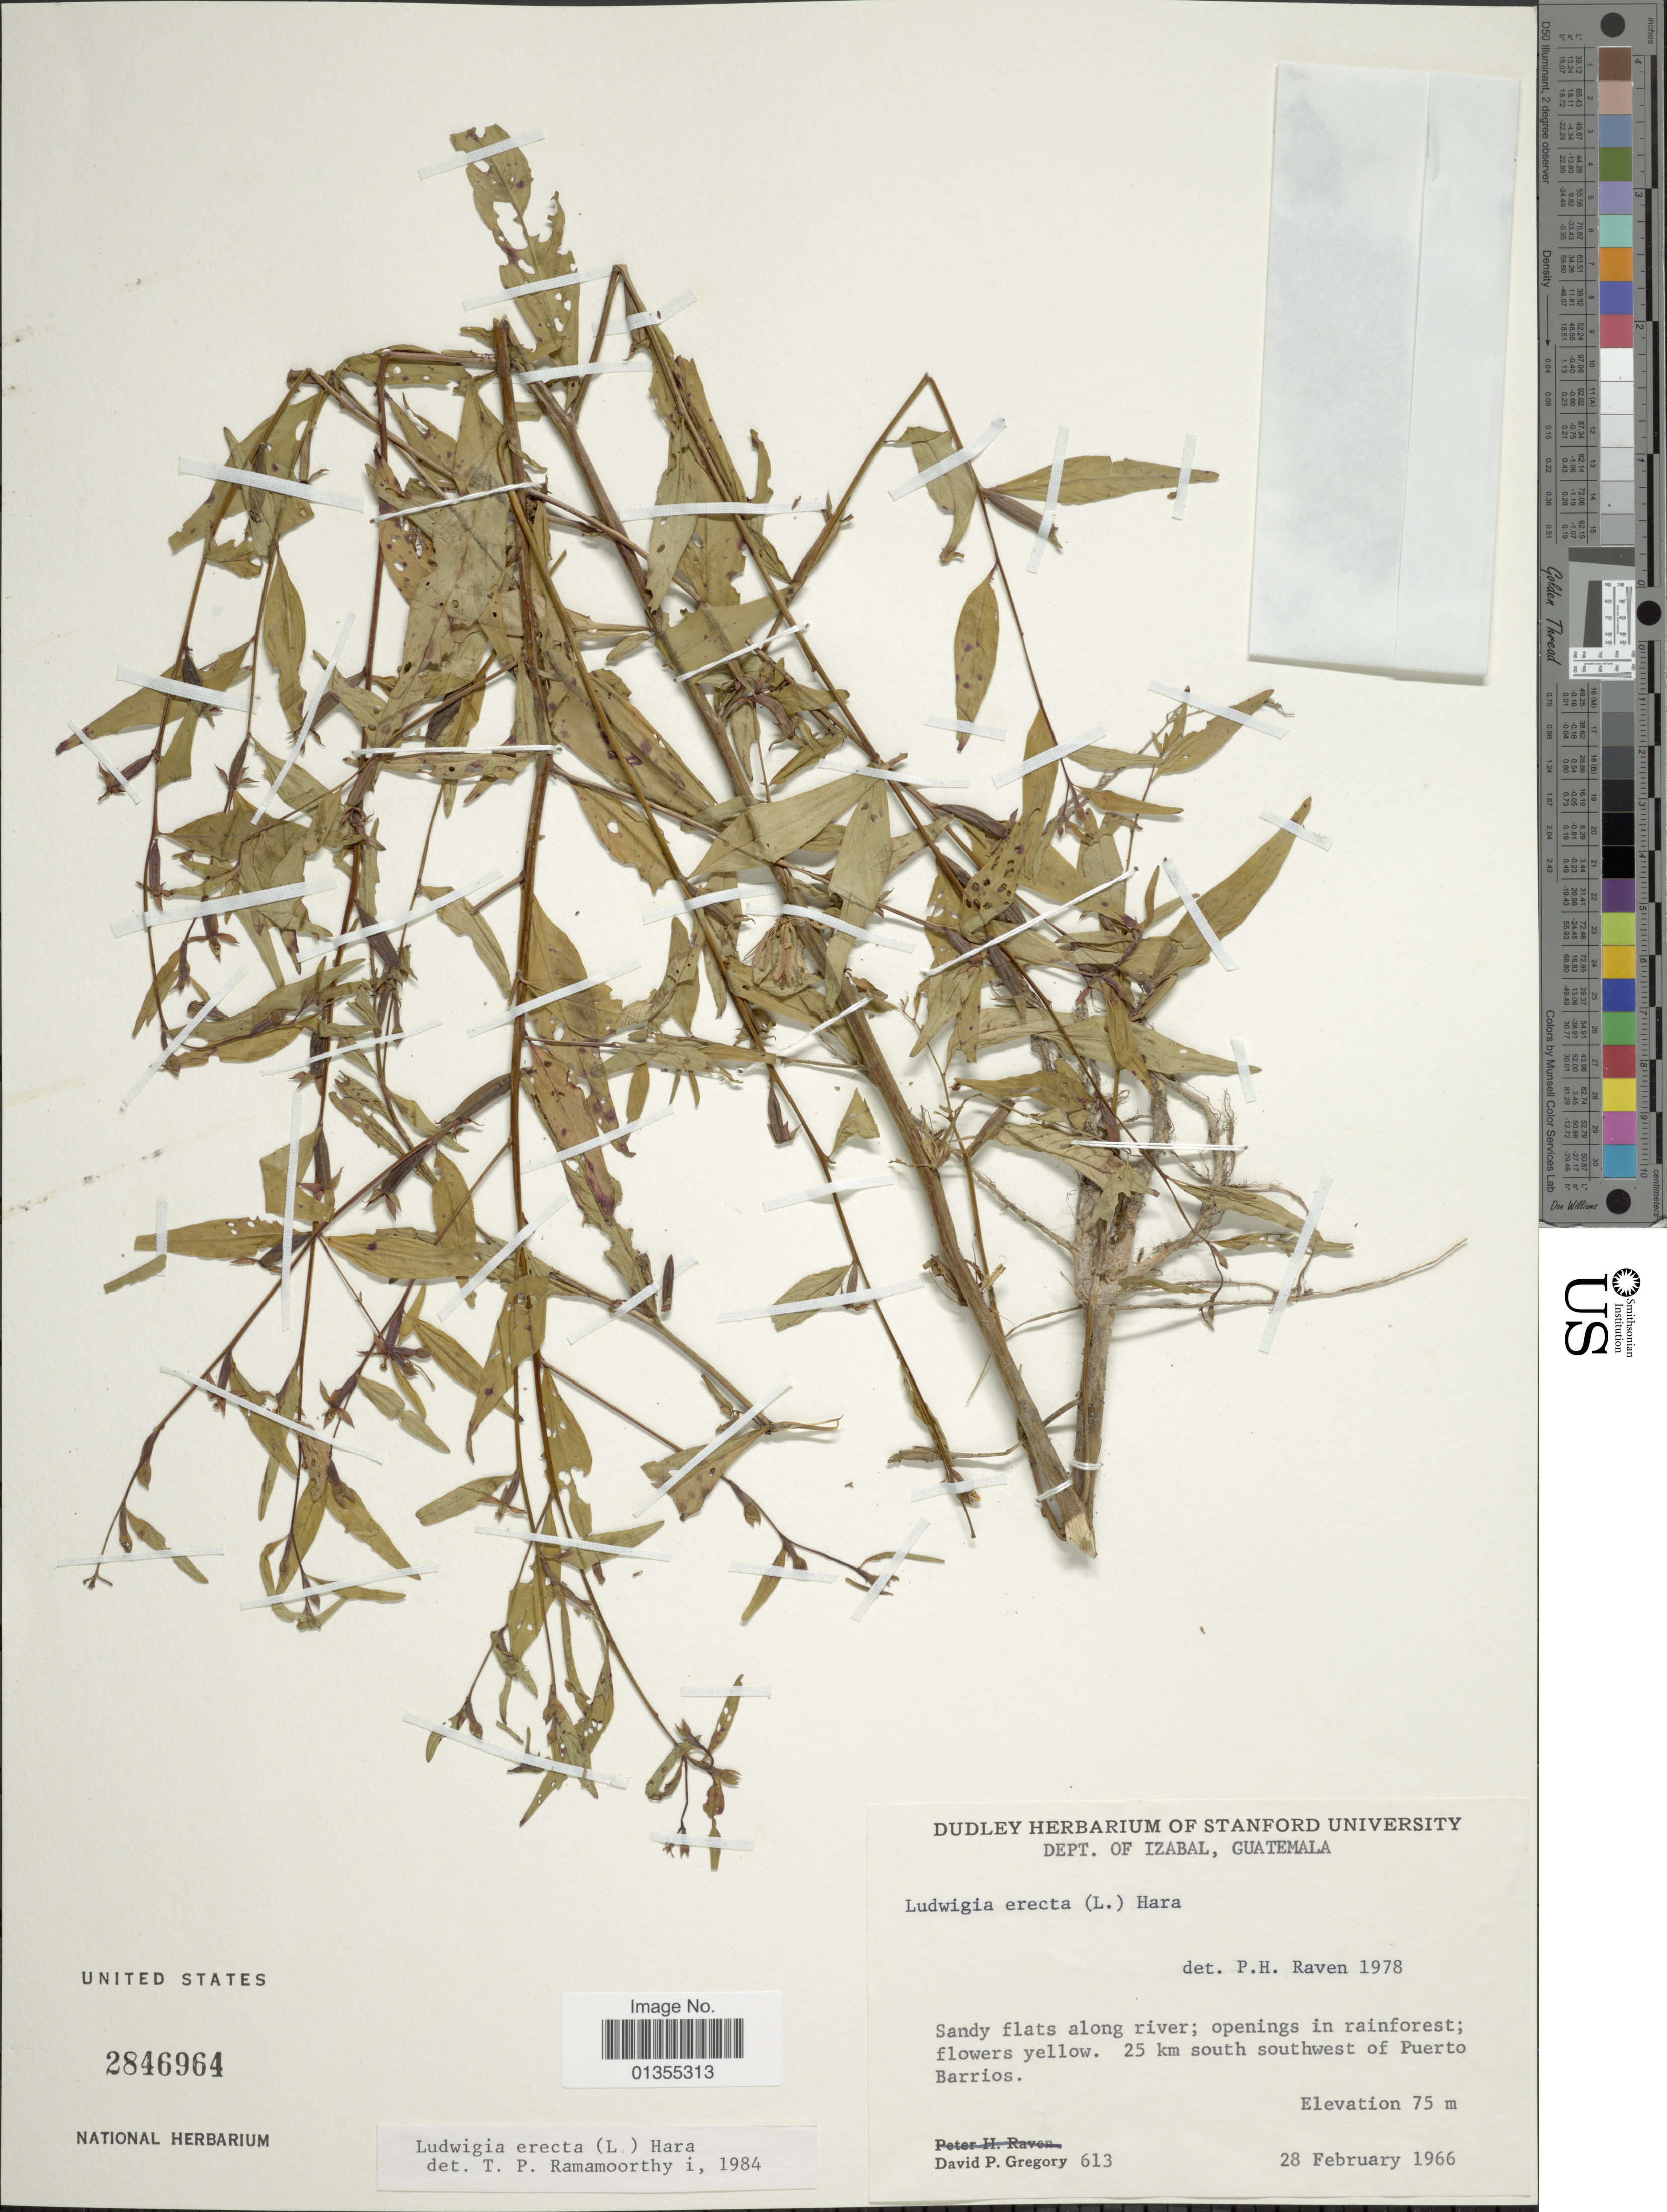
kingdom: Plantae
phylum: Tracheophyta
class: Magnoliopsida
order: Myrtales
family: Onagraceae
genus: Ludwigia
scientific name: Ludwigia erecta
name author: (L.) H. Hara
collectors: D. Gregory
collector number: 613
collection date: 1966-02-28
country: Guatemala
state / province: Izabal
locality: Dept. of Izabal. 25 km south southwest of Puerto Barrios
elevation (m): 75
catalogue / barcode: US 2846964